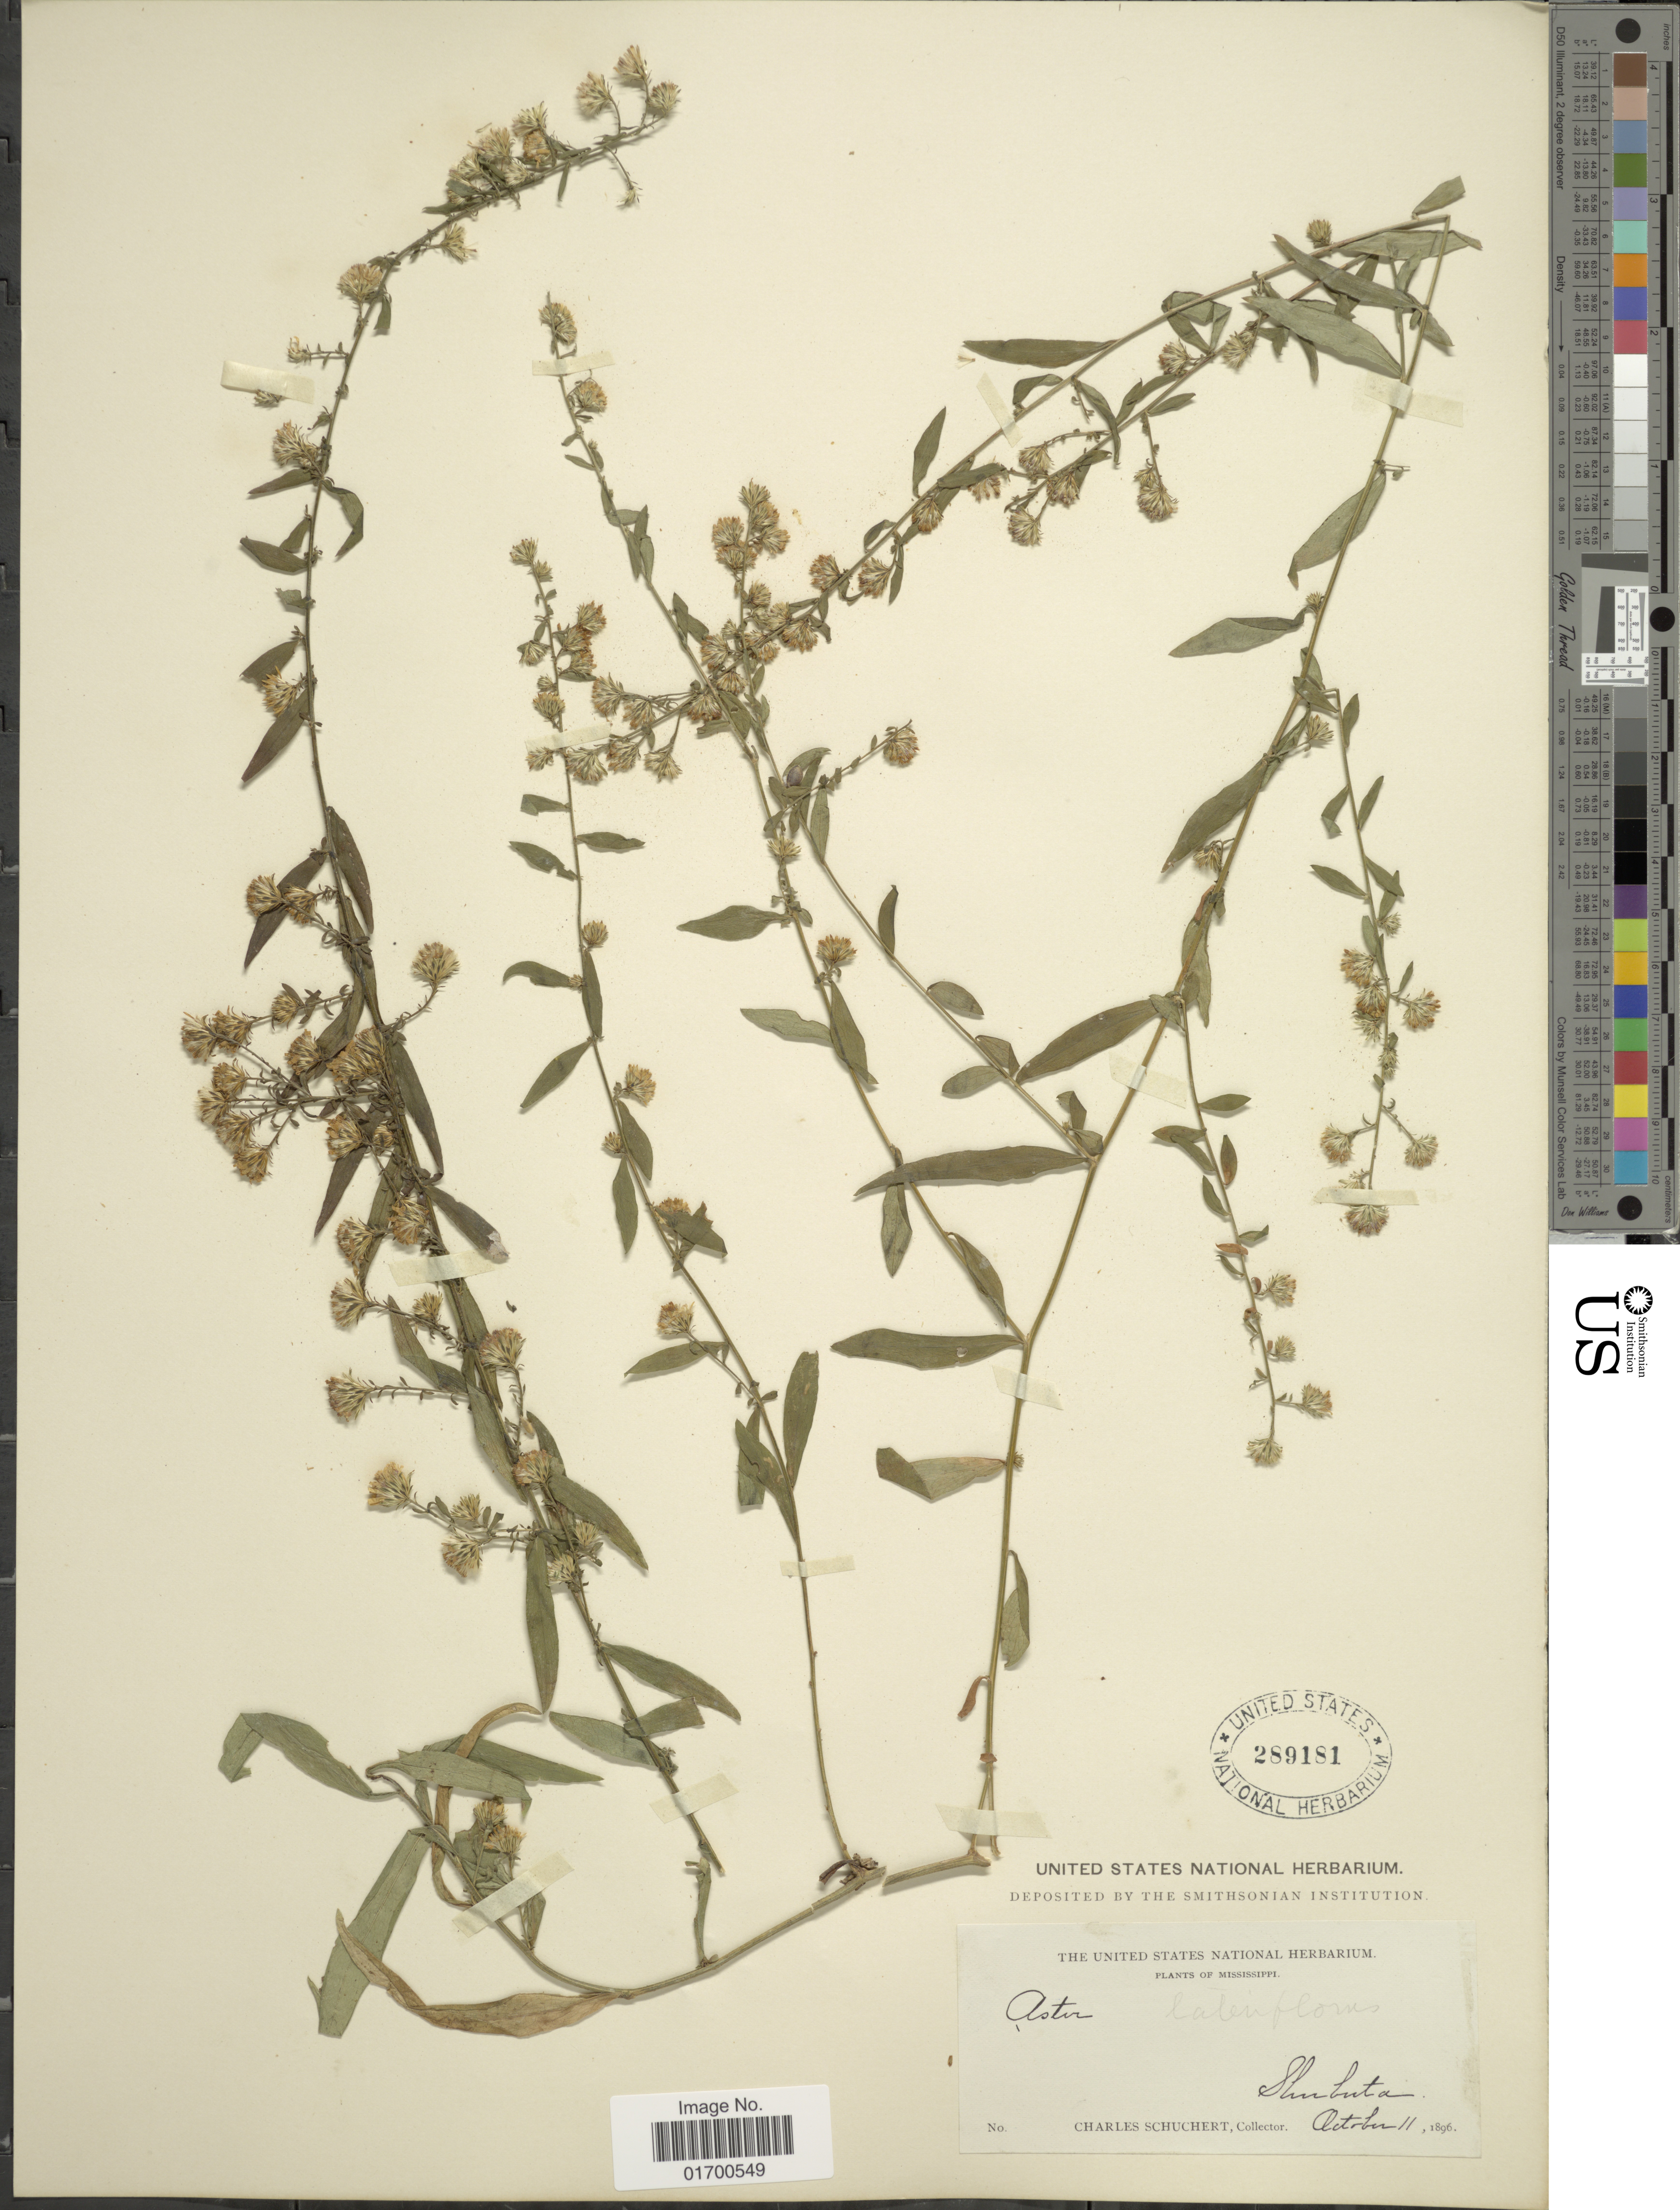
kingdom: Plantae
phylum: Tracheophyta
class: Magnoliopsida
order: Asterales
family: Asteraceae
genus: Symphyotrichum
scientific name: Symphyotrichum lateriflorum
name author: (L.) Á. Löve & D. Löve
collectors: C. Schuchert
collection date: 1896-10-11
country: United States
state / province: Mississippi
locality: Shubuta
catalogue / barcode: US 289181